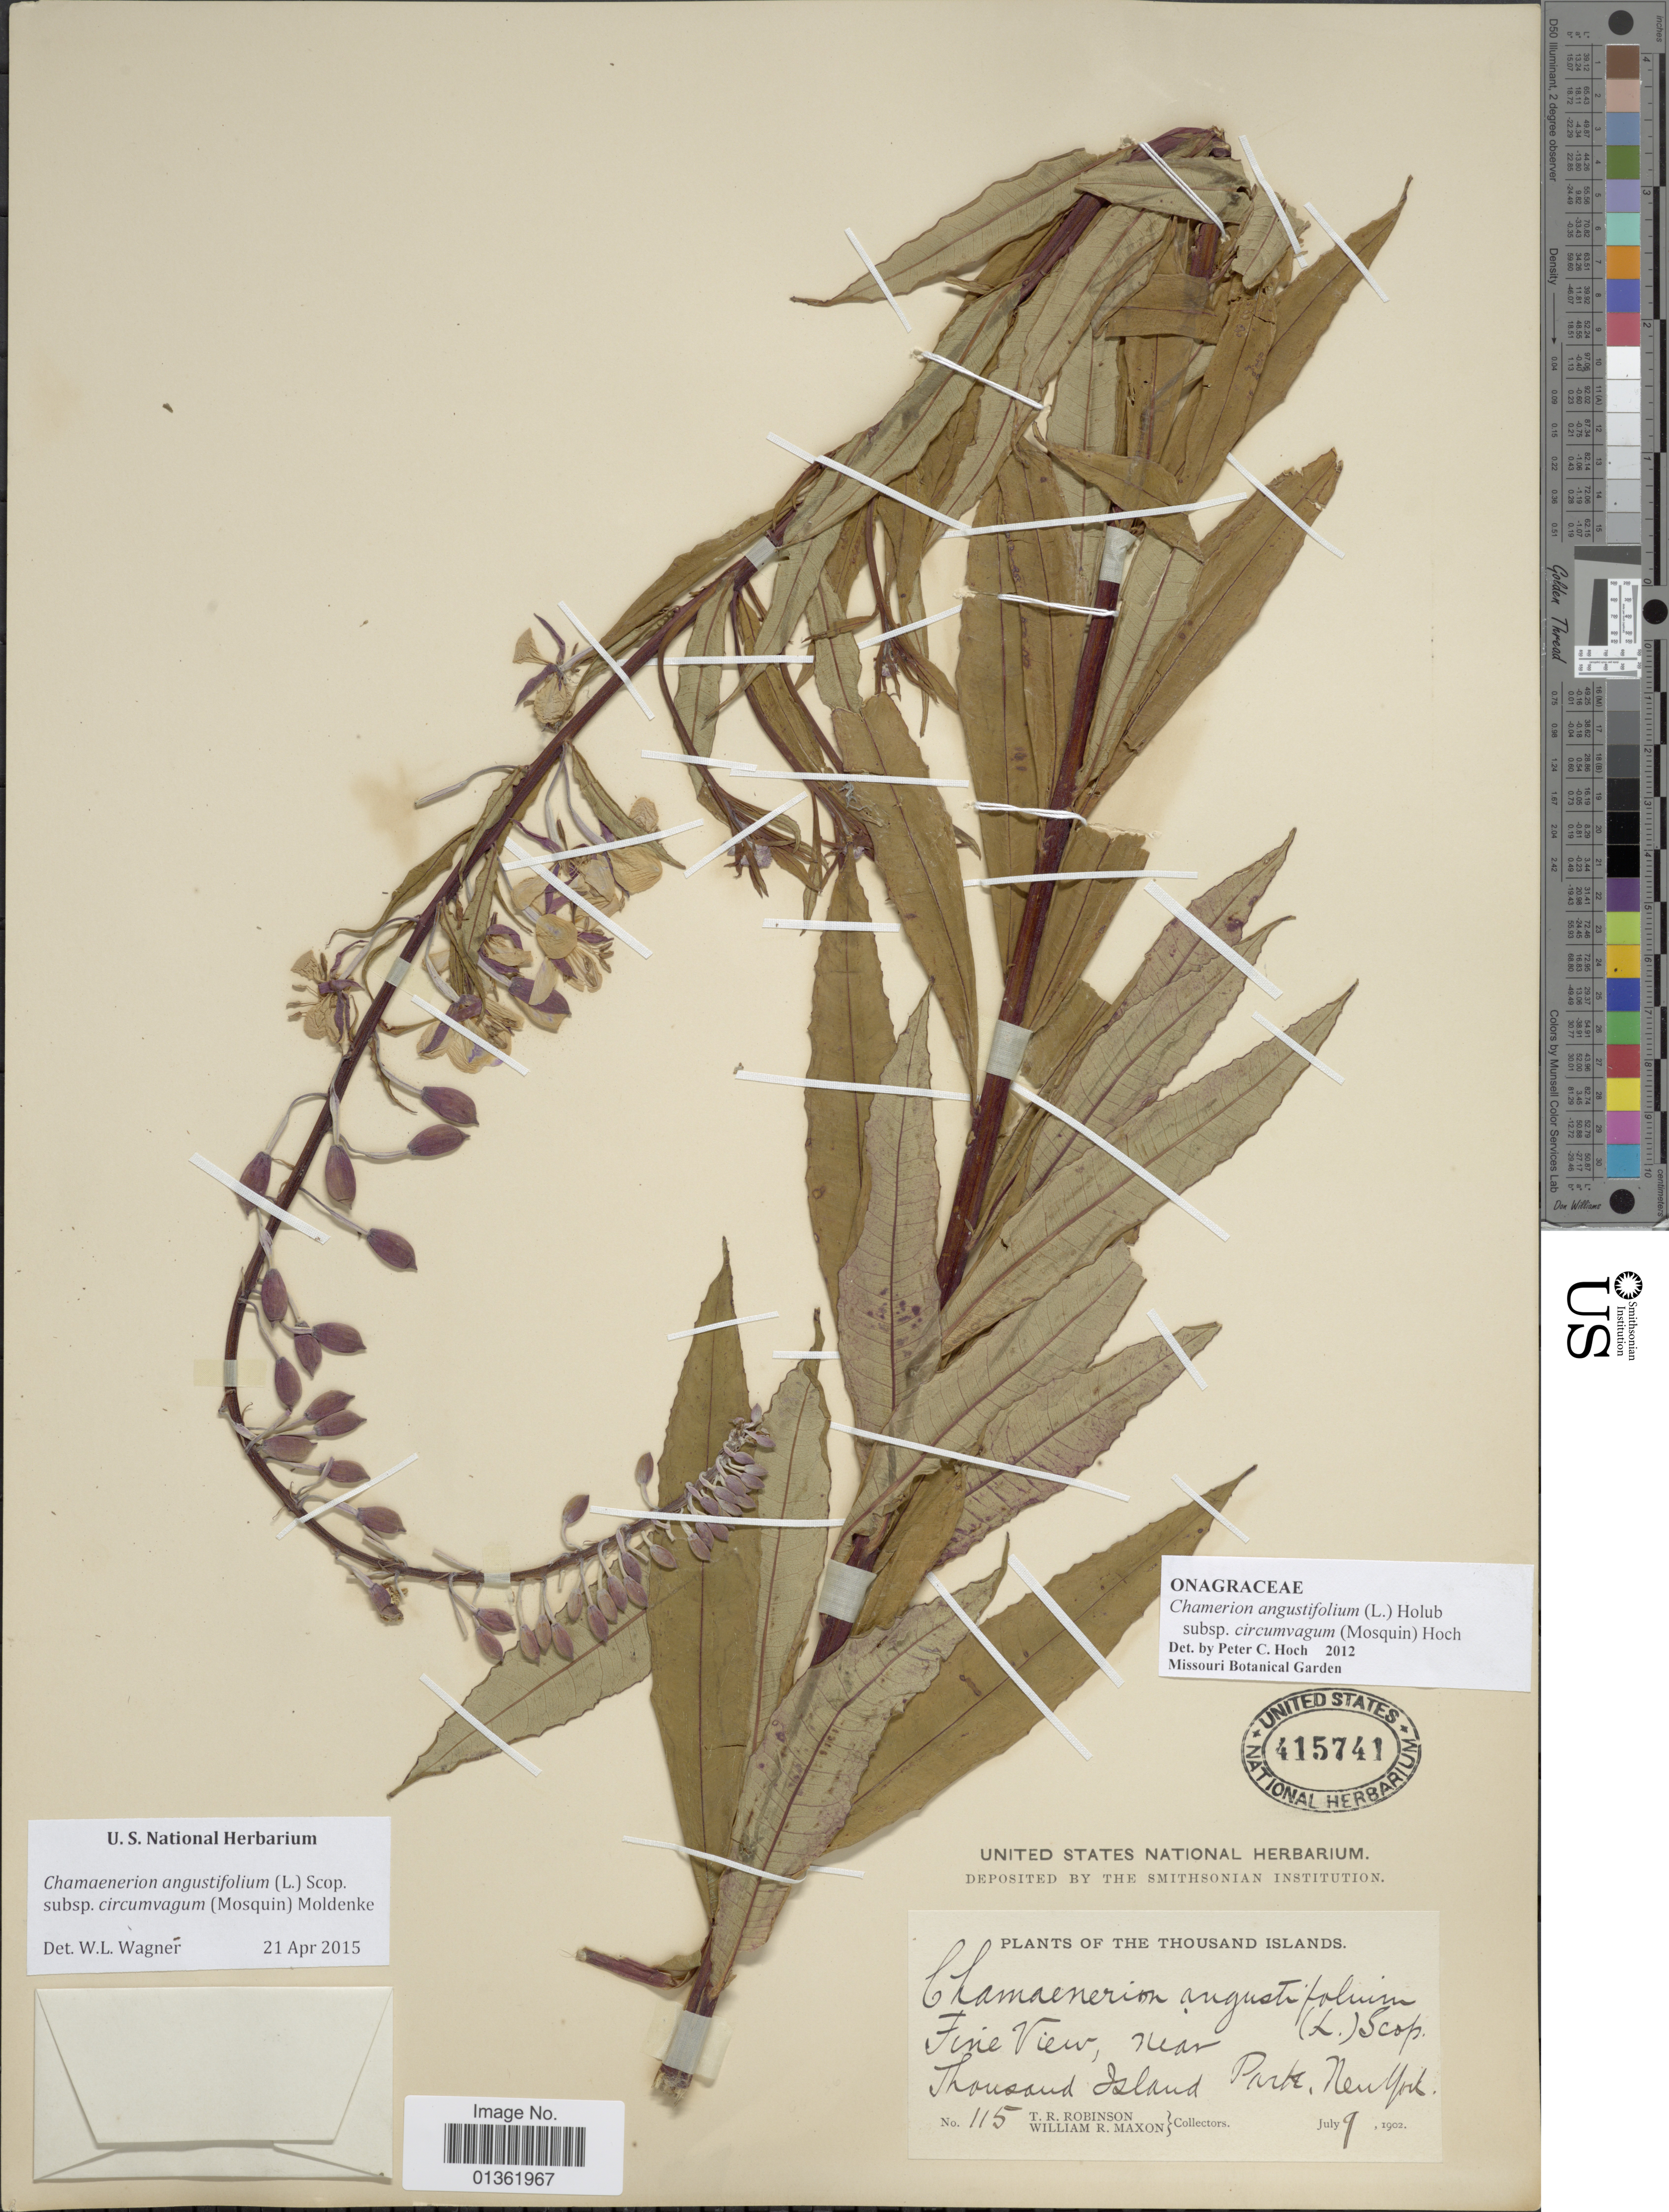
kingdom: Plantae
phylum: Tracheophyta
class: Magnoliopsida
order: Myrtales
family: Onagraceae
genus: Chamaenerion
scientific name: Chamaenerion angustifolium subsp. circumvagum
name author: (Mosquin) Moldenke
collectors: T. R. Robinson & W. R. Maxon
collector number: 115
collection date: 1902-07-07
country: United States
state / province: New York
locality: The Thousands Islands, Near Thousand Island Park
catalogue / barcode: US 415741